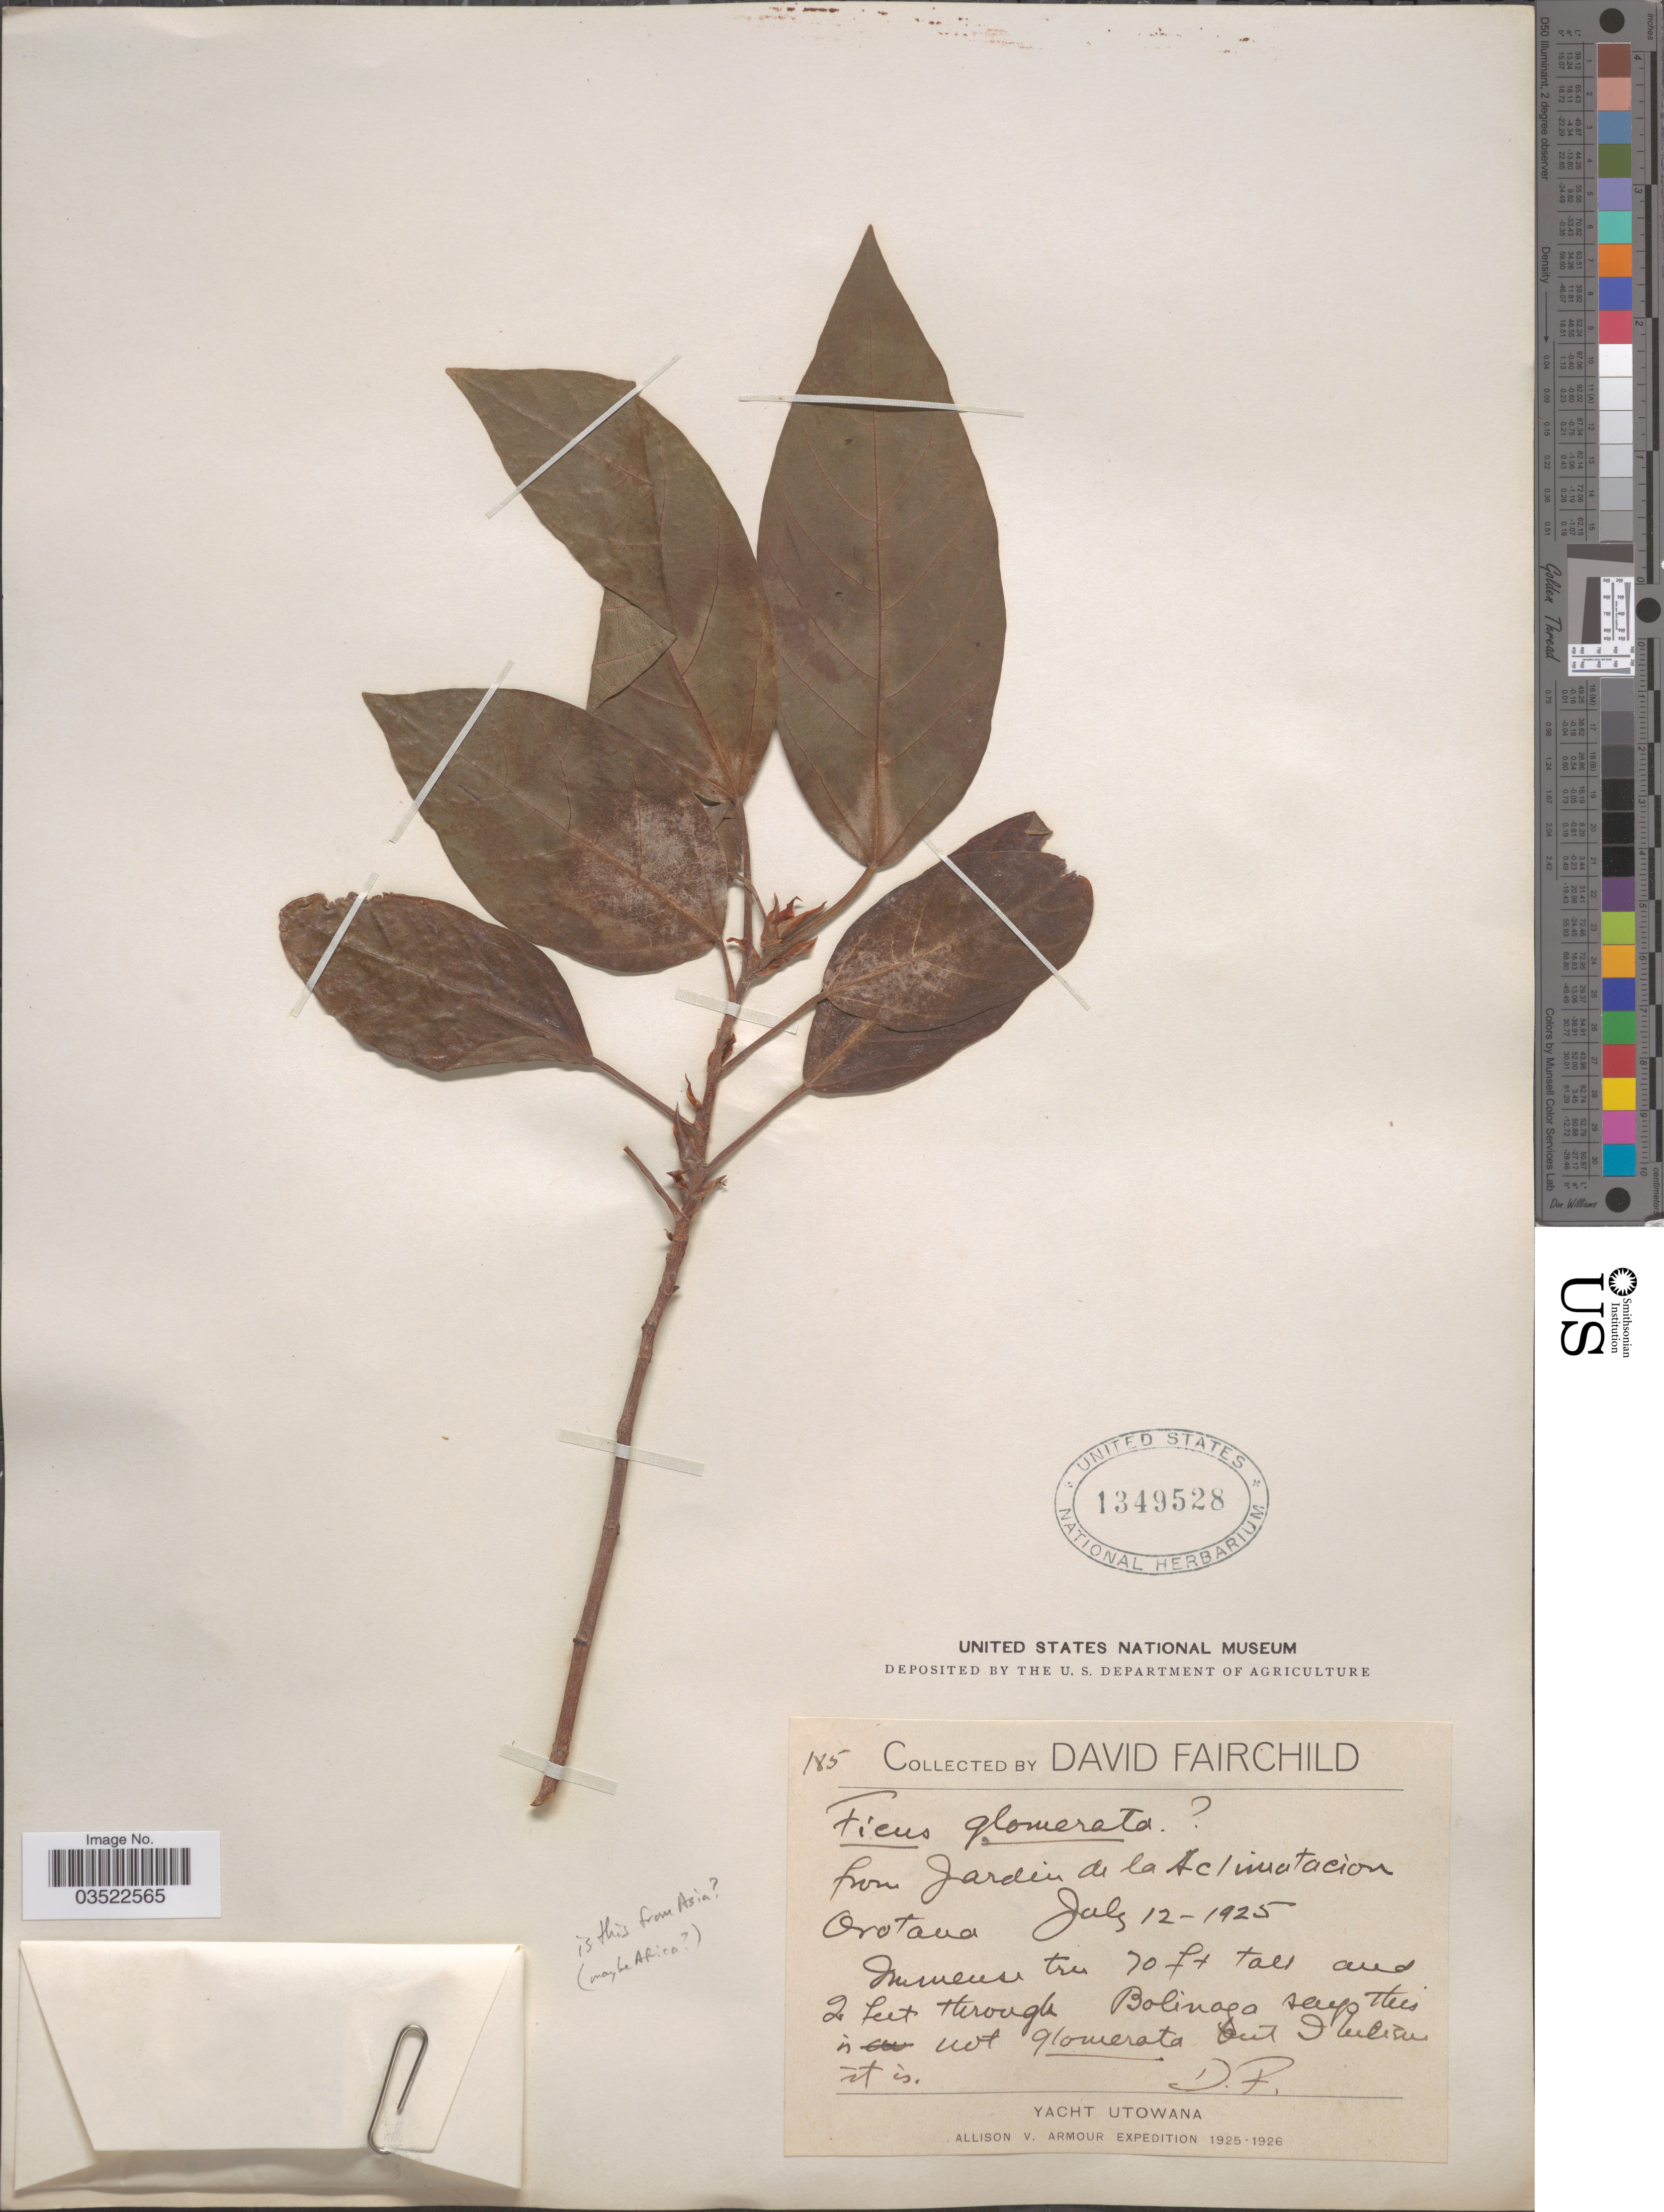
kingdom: Plantae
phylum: Tracheophyta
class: Magnoliopsida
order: Rosales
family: Moraceae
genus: Ficus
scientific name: Ficus racemosa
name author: L.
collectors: D. Fairchild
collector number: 185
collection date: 1925-07-12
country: Spain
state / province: Canarias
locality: Jardin de la Aclimatacion Orotava.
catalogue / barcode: US 1349528